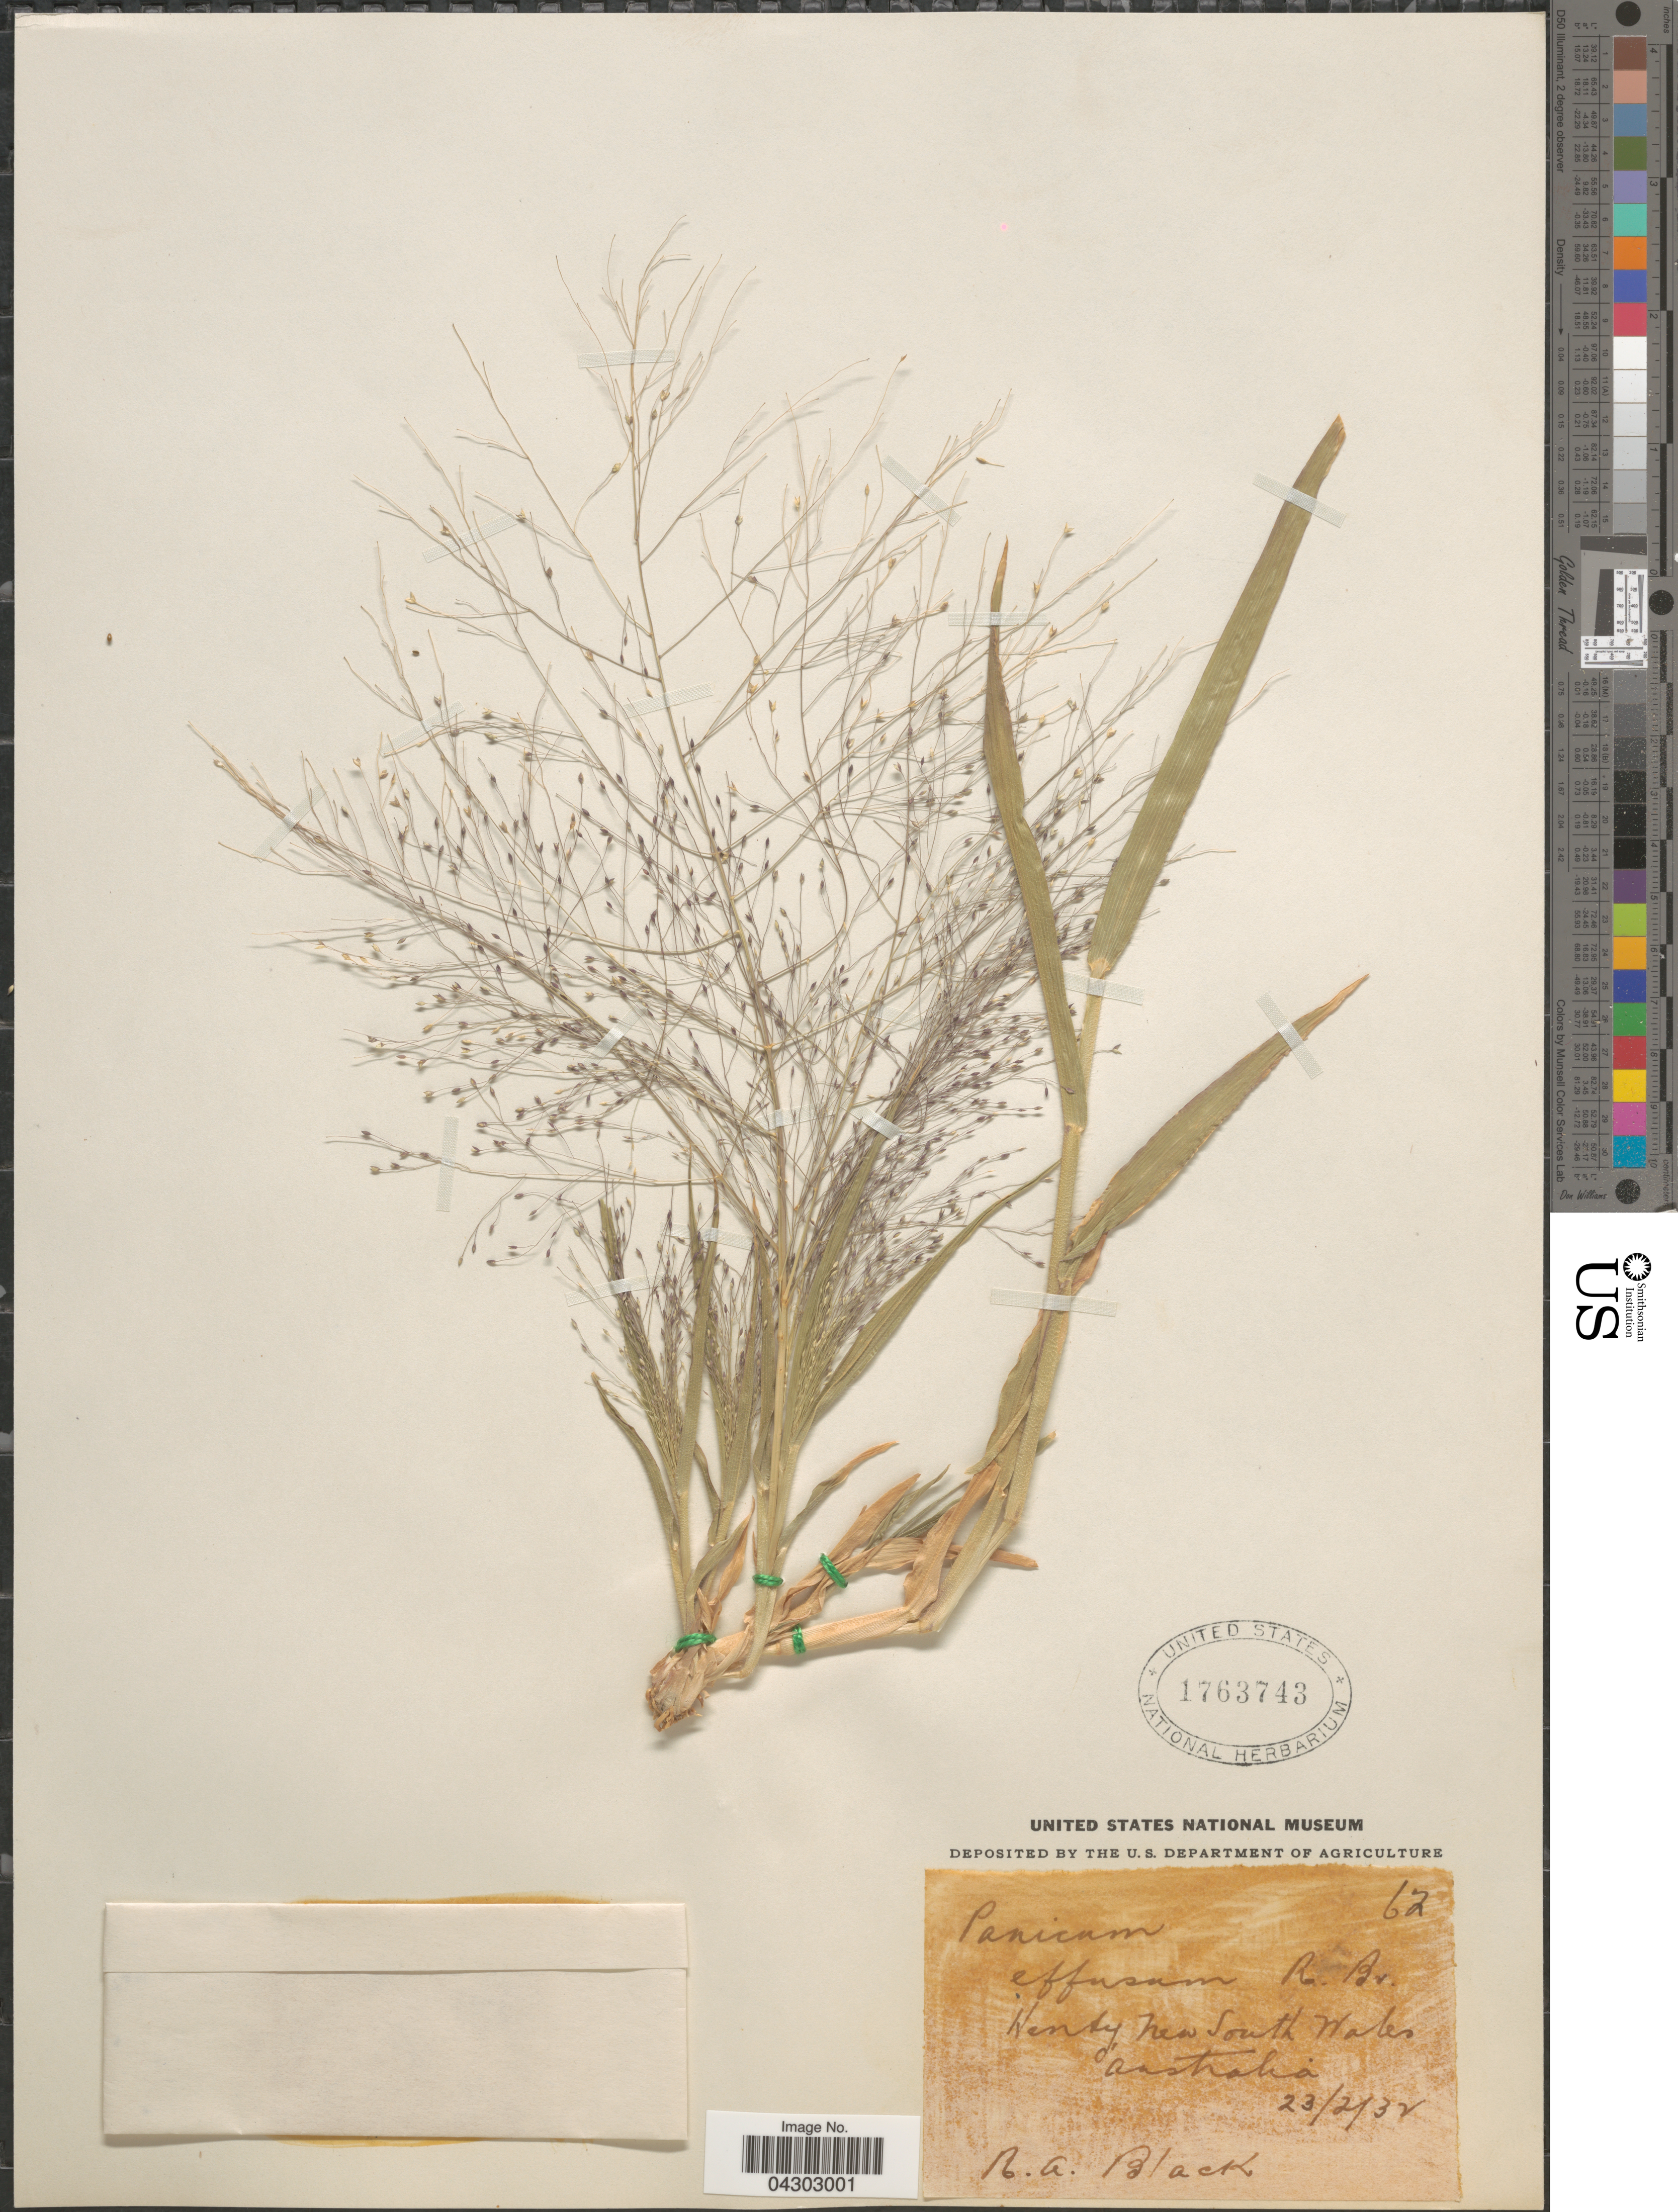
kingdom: Plantae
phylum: Tracheophyta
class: Liliopsida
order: Poales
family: Poaceae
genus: Panicum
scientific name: Panicum capillare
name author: L.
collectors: R. A. Black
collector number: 62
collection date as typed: Transcribed d/m/y: 23/2/32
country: Australia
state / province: New South Wales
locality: Henty.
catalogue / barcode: US 1763743